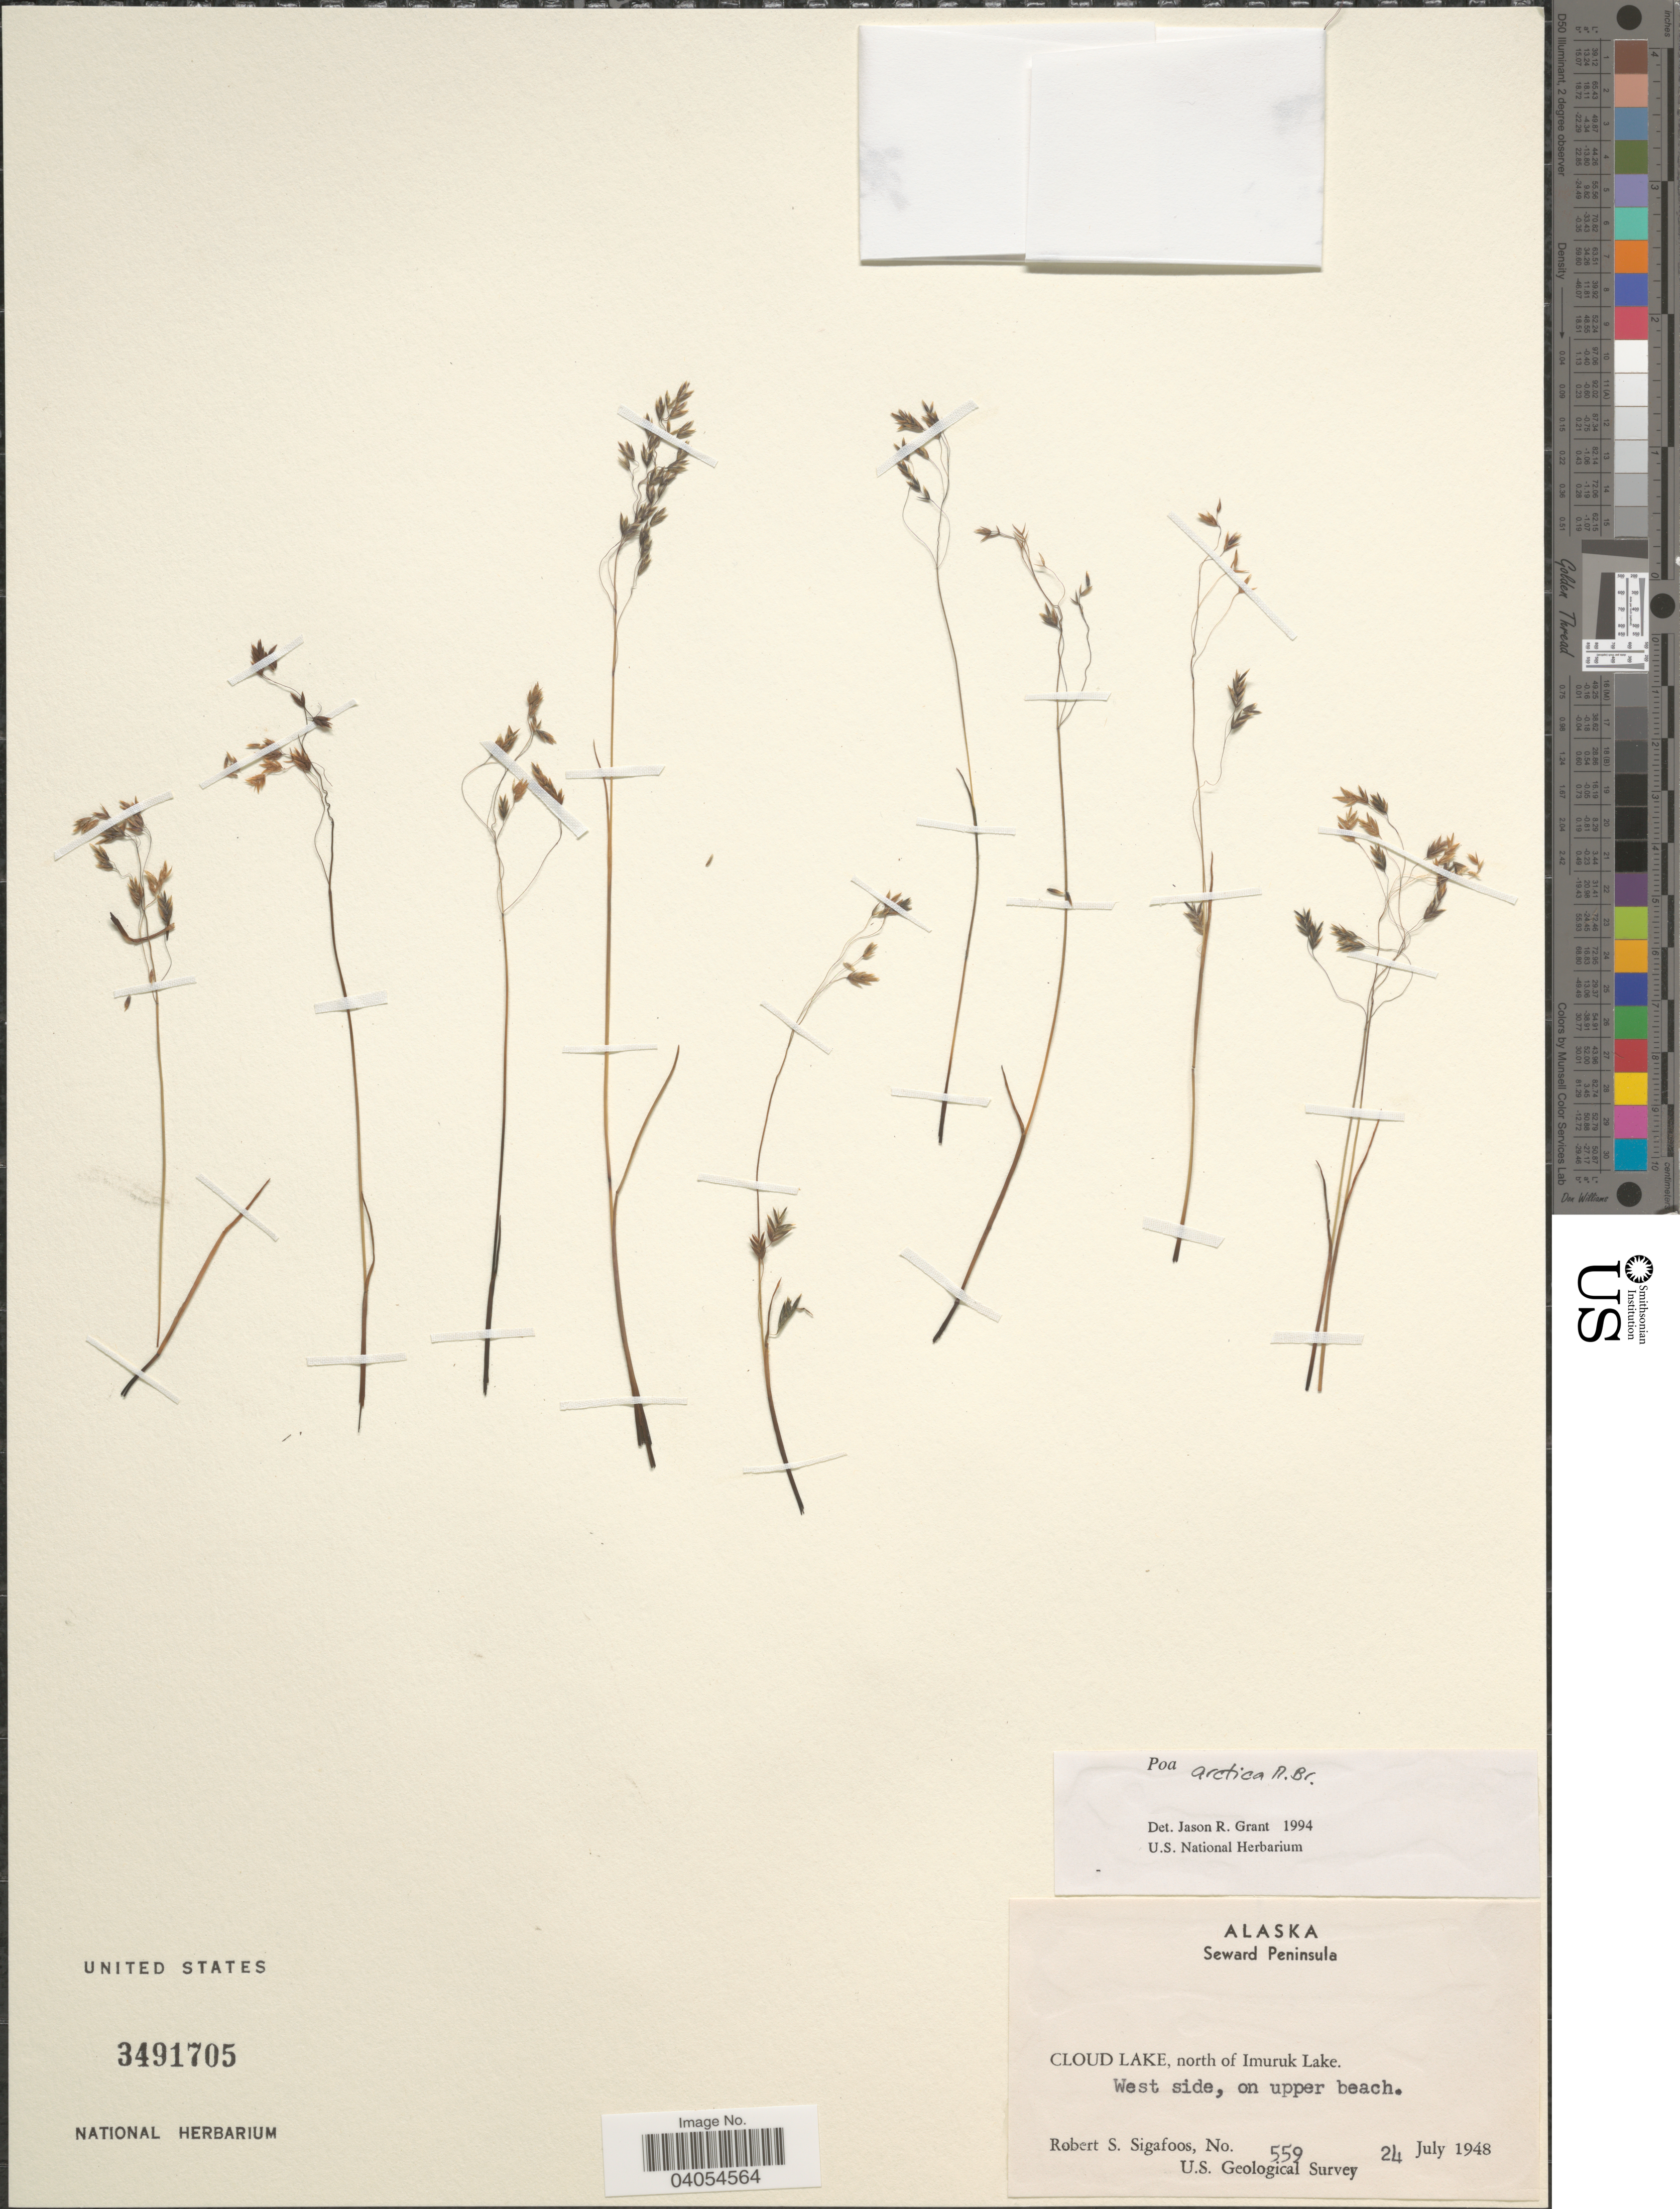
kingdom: Plantae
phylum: Tracheophyta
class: Liliopsida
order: Poales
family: Poaceae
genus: Poa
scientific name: Poa arctica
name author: R. Br.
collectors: R. Sigafoos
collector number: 559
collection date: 1948-07-24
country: United States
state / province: Alaska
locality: Seward Peninsula. Cloud Lake, north of Imuruk Lake. West side, on upper beach.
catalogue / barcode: US 3491705